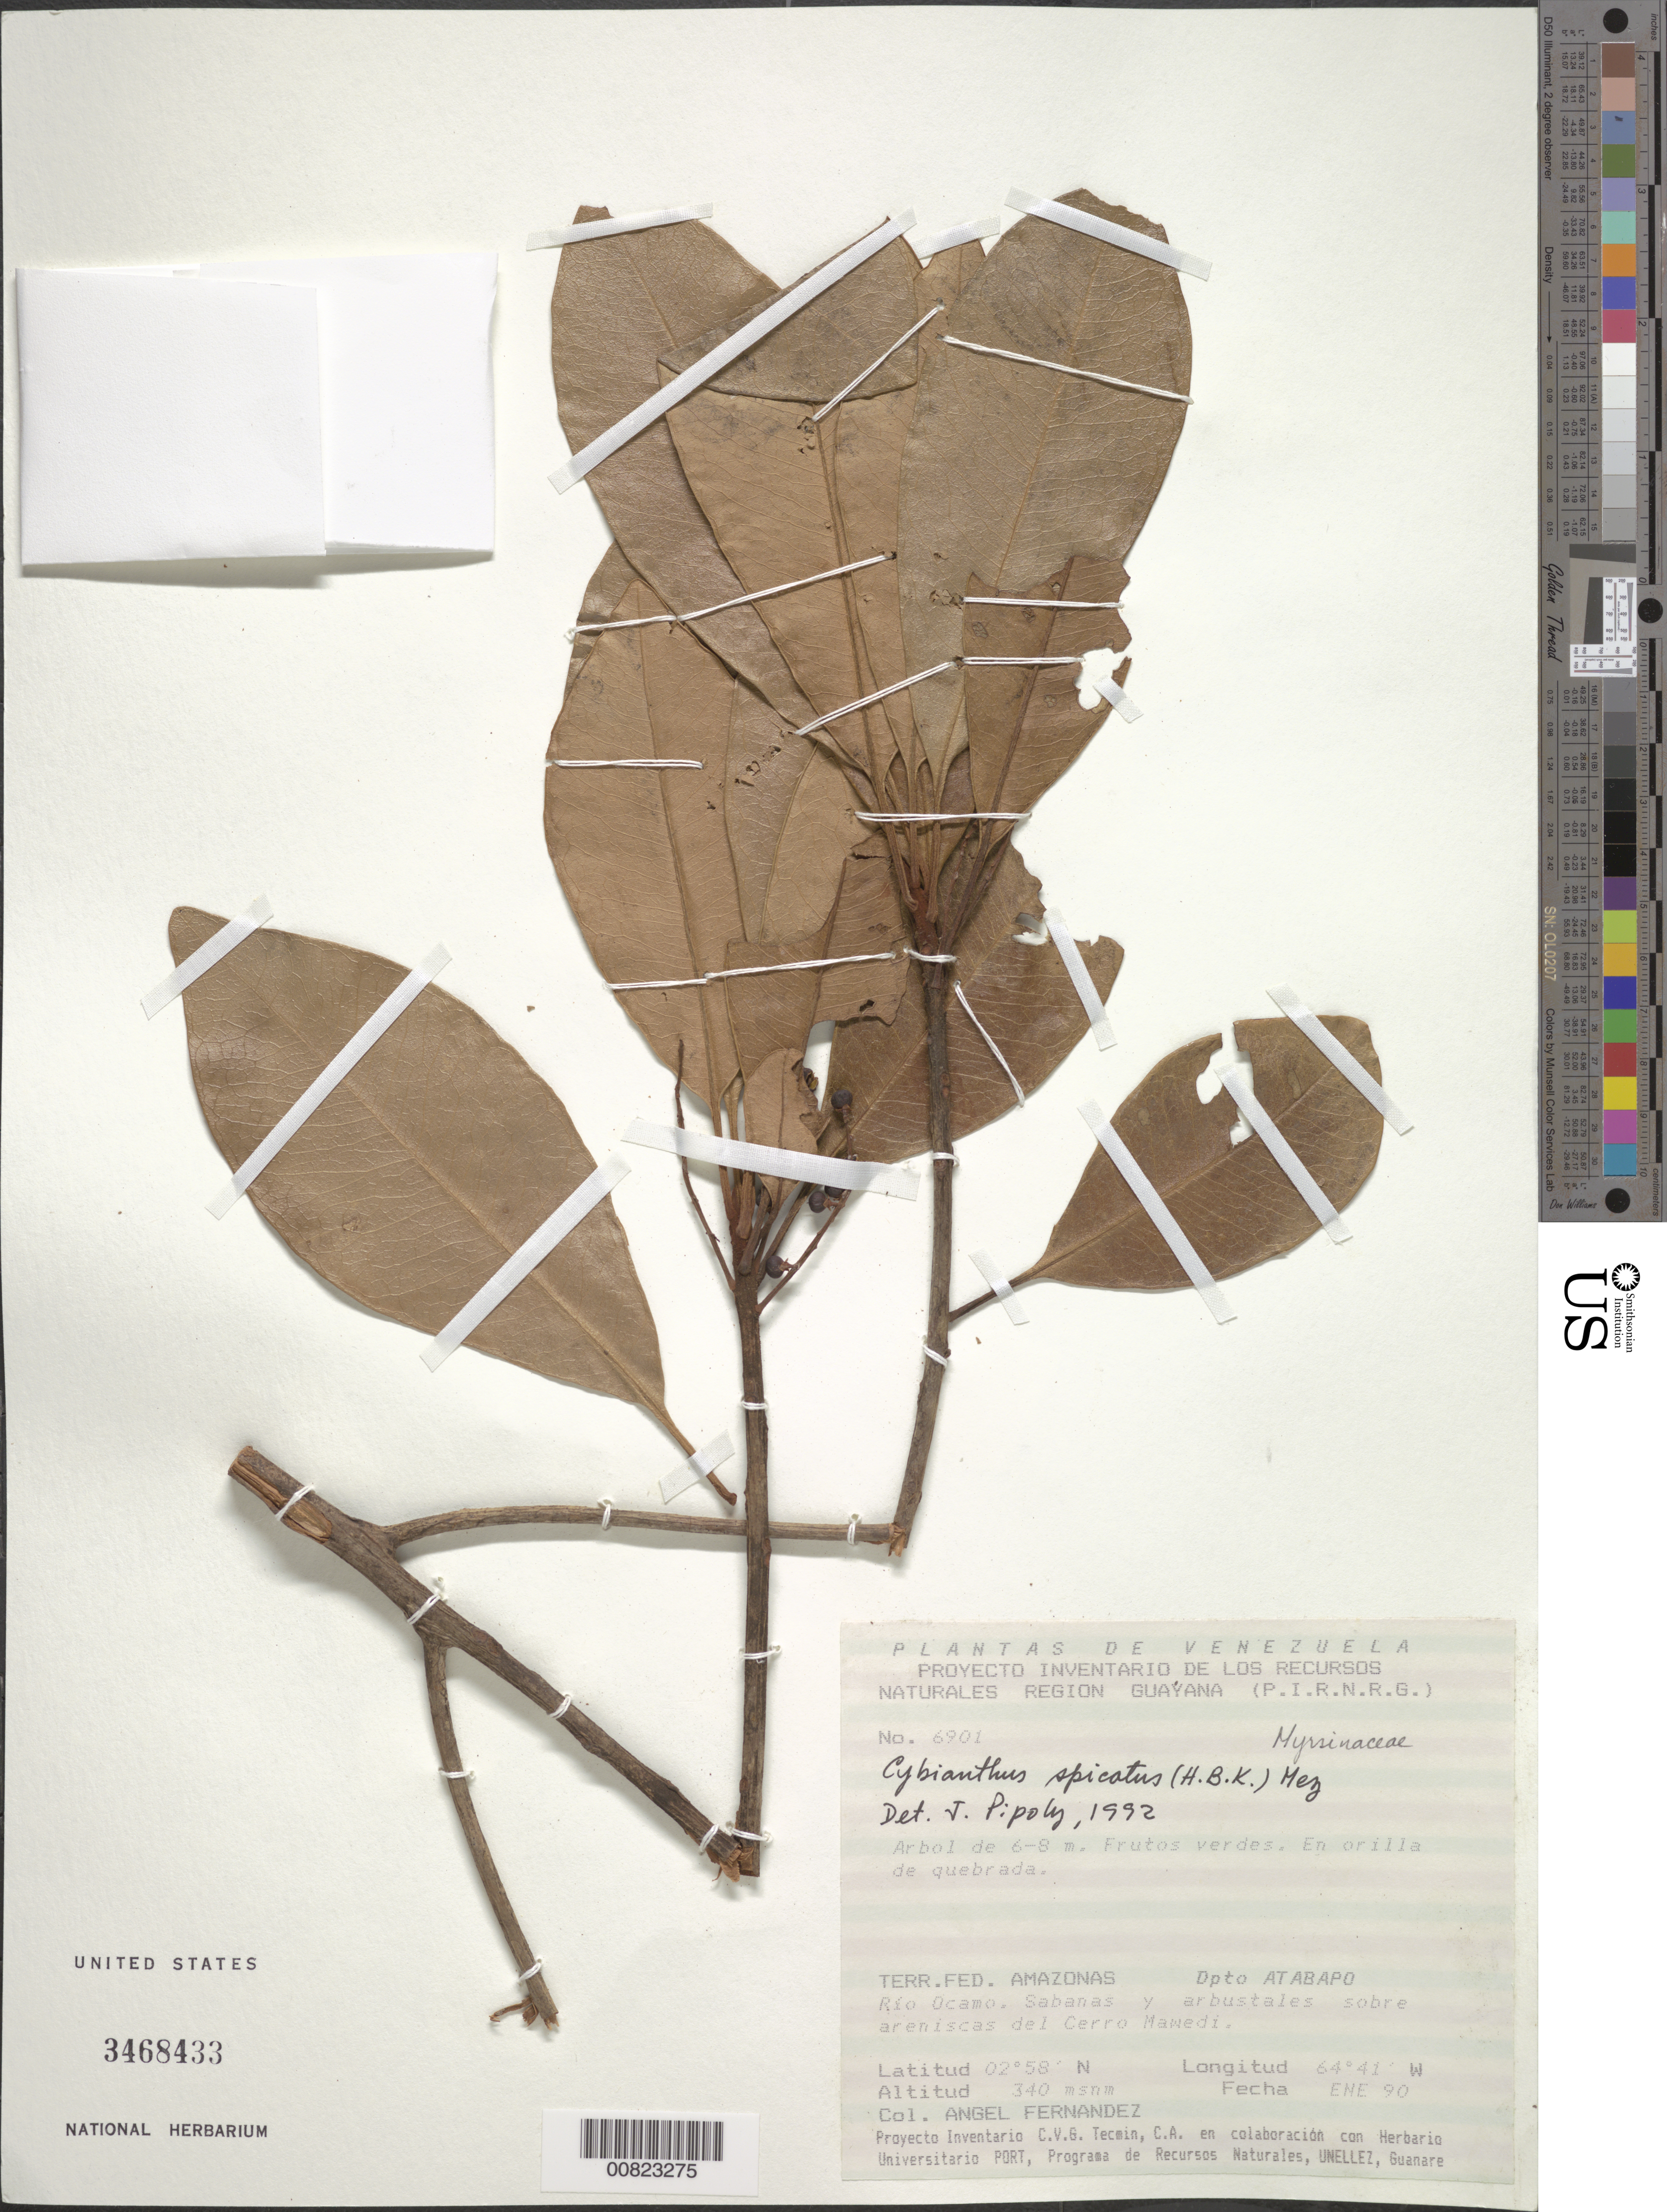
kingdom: Plantae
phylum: Tracheophyta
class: Magnoliopsida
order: Ericales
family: Primulaceae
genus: Cybianthus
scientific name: Cybianthus spicatus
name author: (Kunth) G. Agostini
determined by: Pipoly, J. J., III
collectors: A. Fernández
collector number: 6901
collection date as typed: Jan-90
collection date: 1990-01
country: Venezuela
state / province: Amazonas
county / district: Atabapo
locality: Río Ocamo, Cerro Mawedi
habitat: Sabanas y arbustales sobre areniscas del cerro; orilla de quebrada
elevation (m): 340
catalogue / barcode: US 3468433